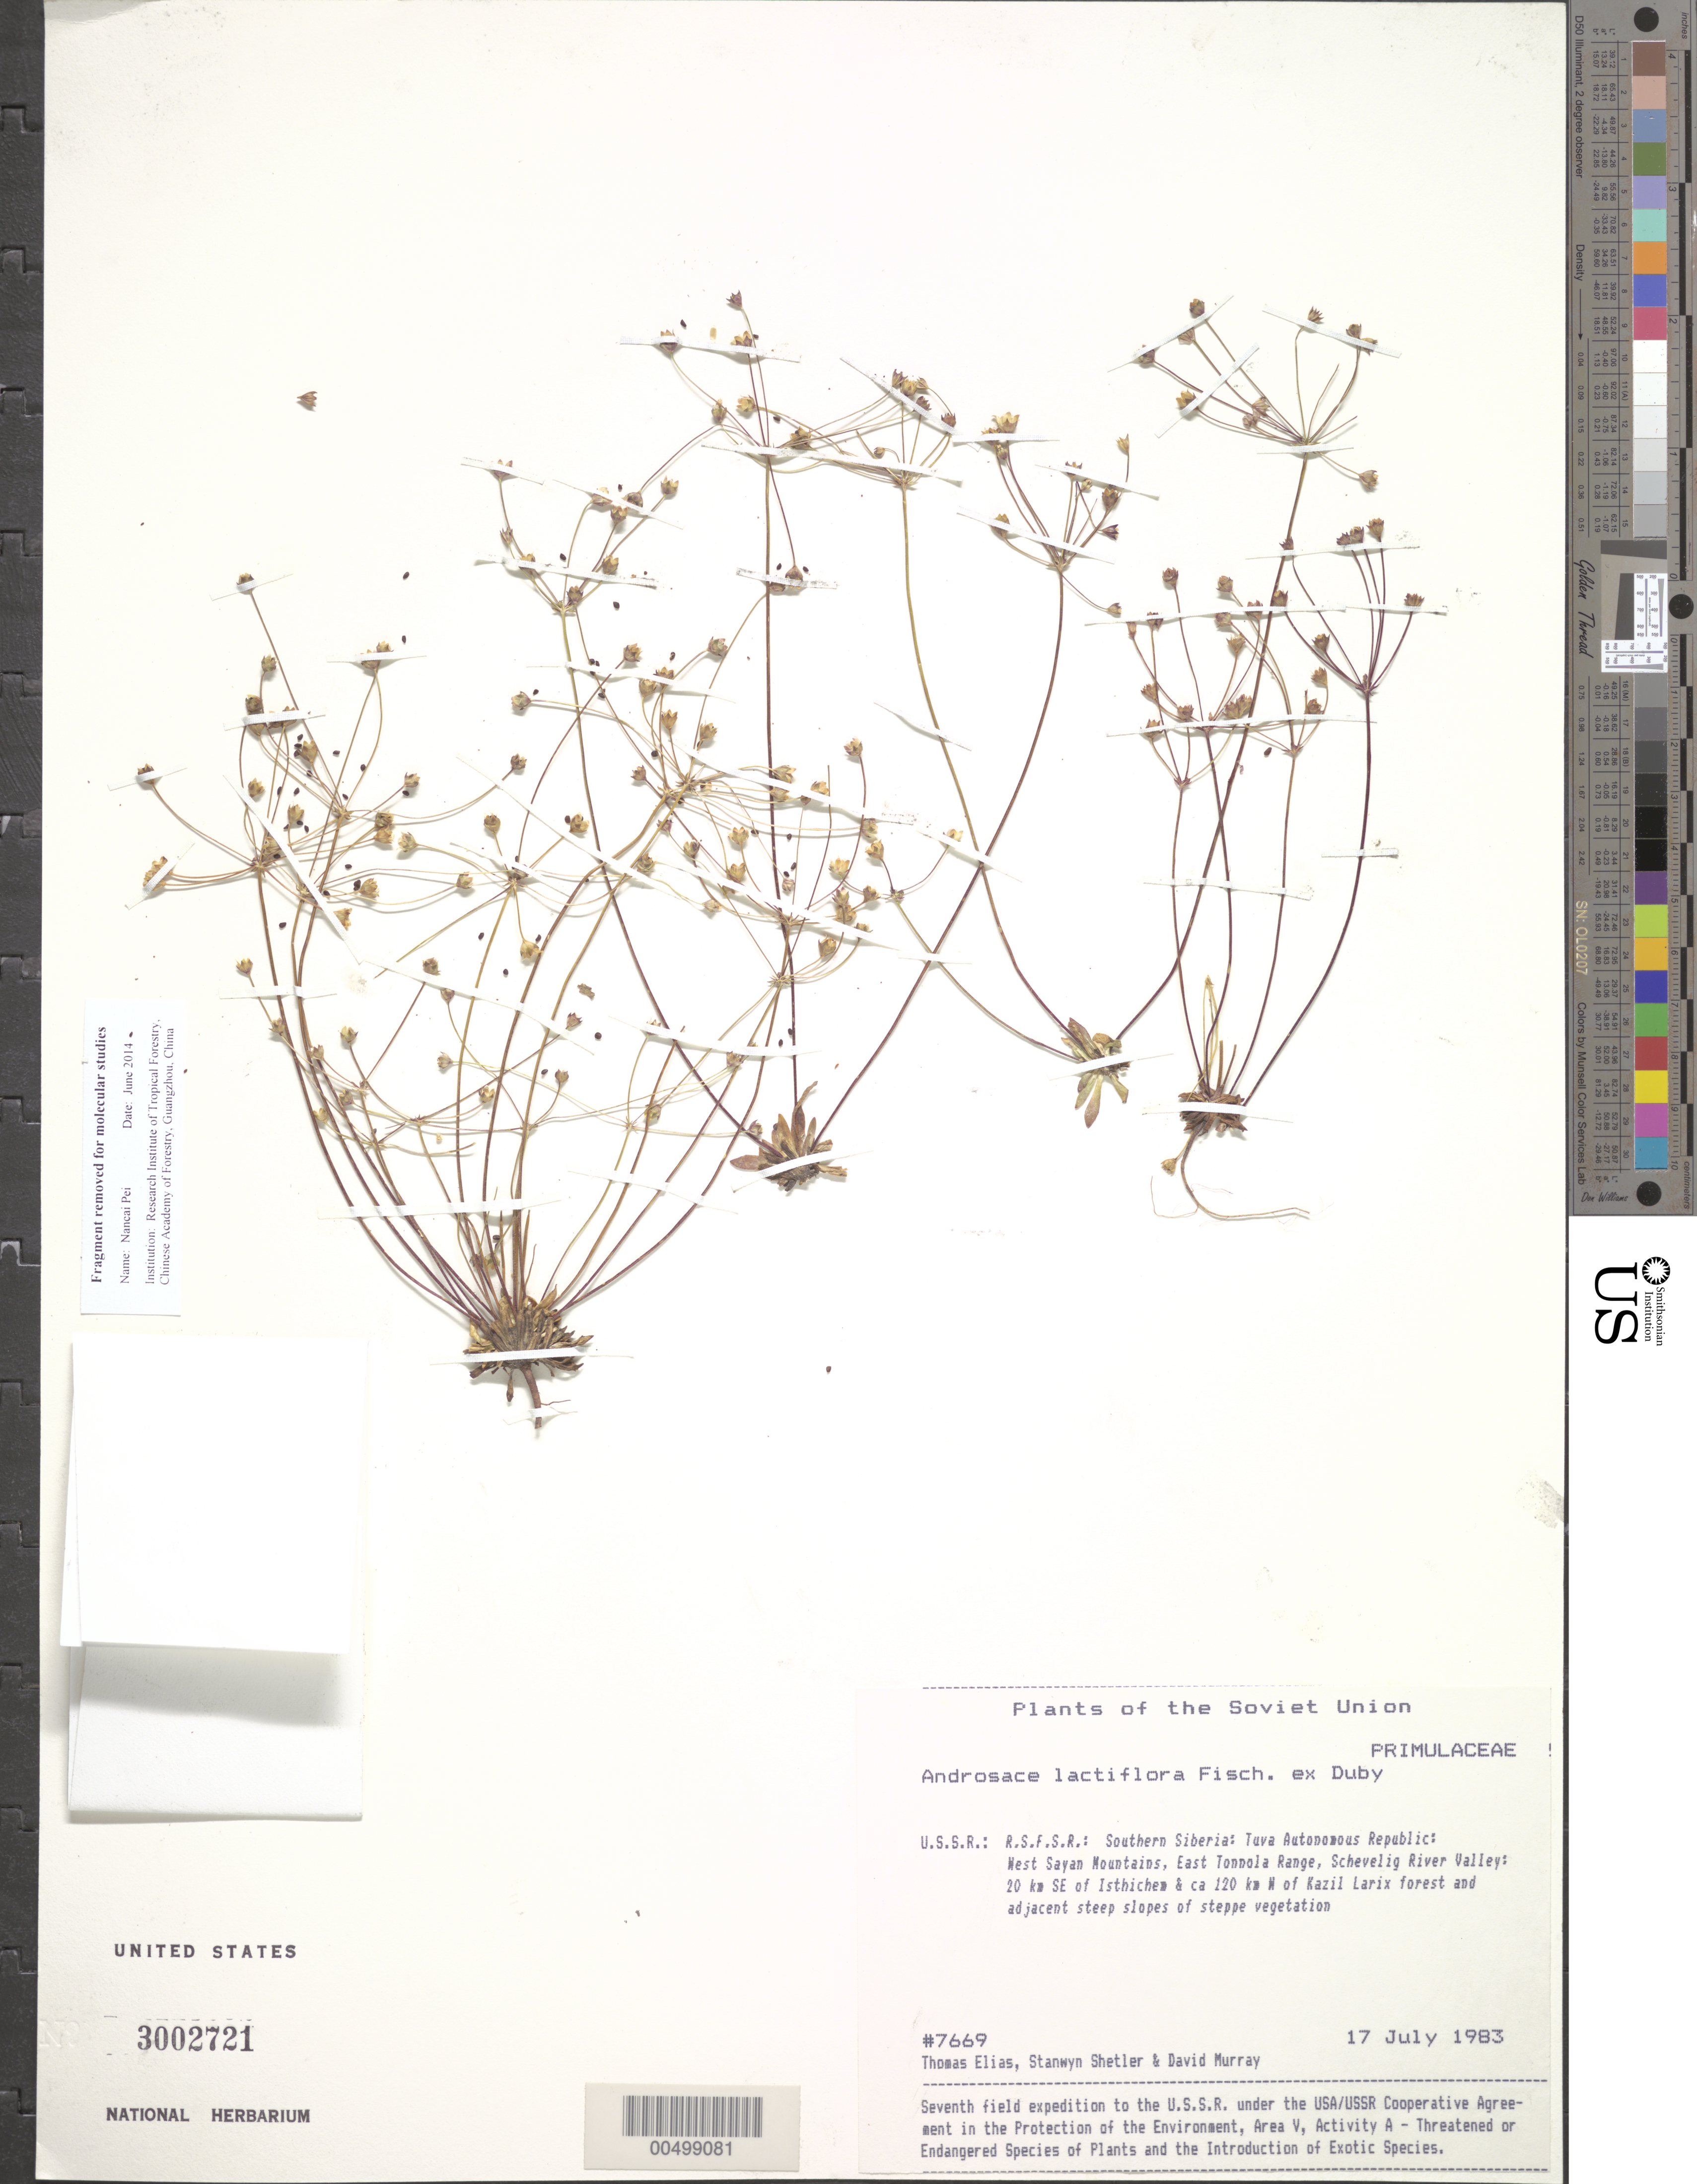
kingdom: Plantae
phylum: Tracheophyta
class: Magnoliopsida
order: Ericales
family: Primulaceae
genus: Androsace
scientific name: Androsace lactiflora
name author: Fisch. ex Willd.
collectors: T. Elias, S. Shetler & D. F. Murray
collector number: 7669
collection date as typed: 17 Jul 1983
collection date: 1983-07-17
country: Russian Federation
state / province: Tuva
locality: West Sayan Mountains, E Tonnola [Tannu-Ola] Range, Schevelig River Valley, 20 km SE of Isthichem [Ishti-Khem], *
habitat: Larix forest and adjacent steep slopes of steppe vegetation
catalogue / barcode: US 3002721